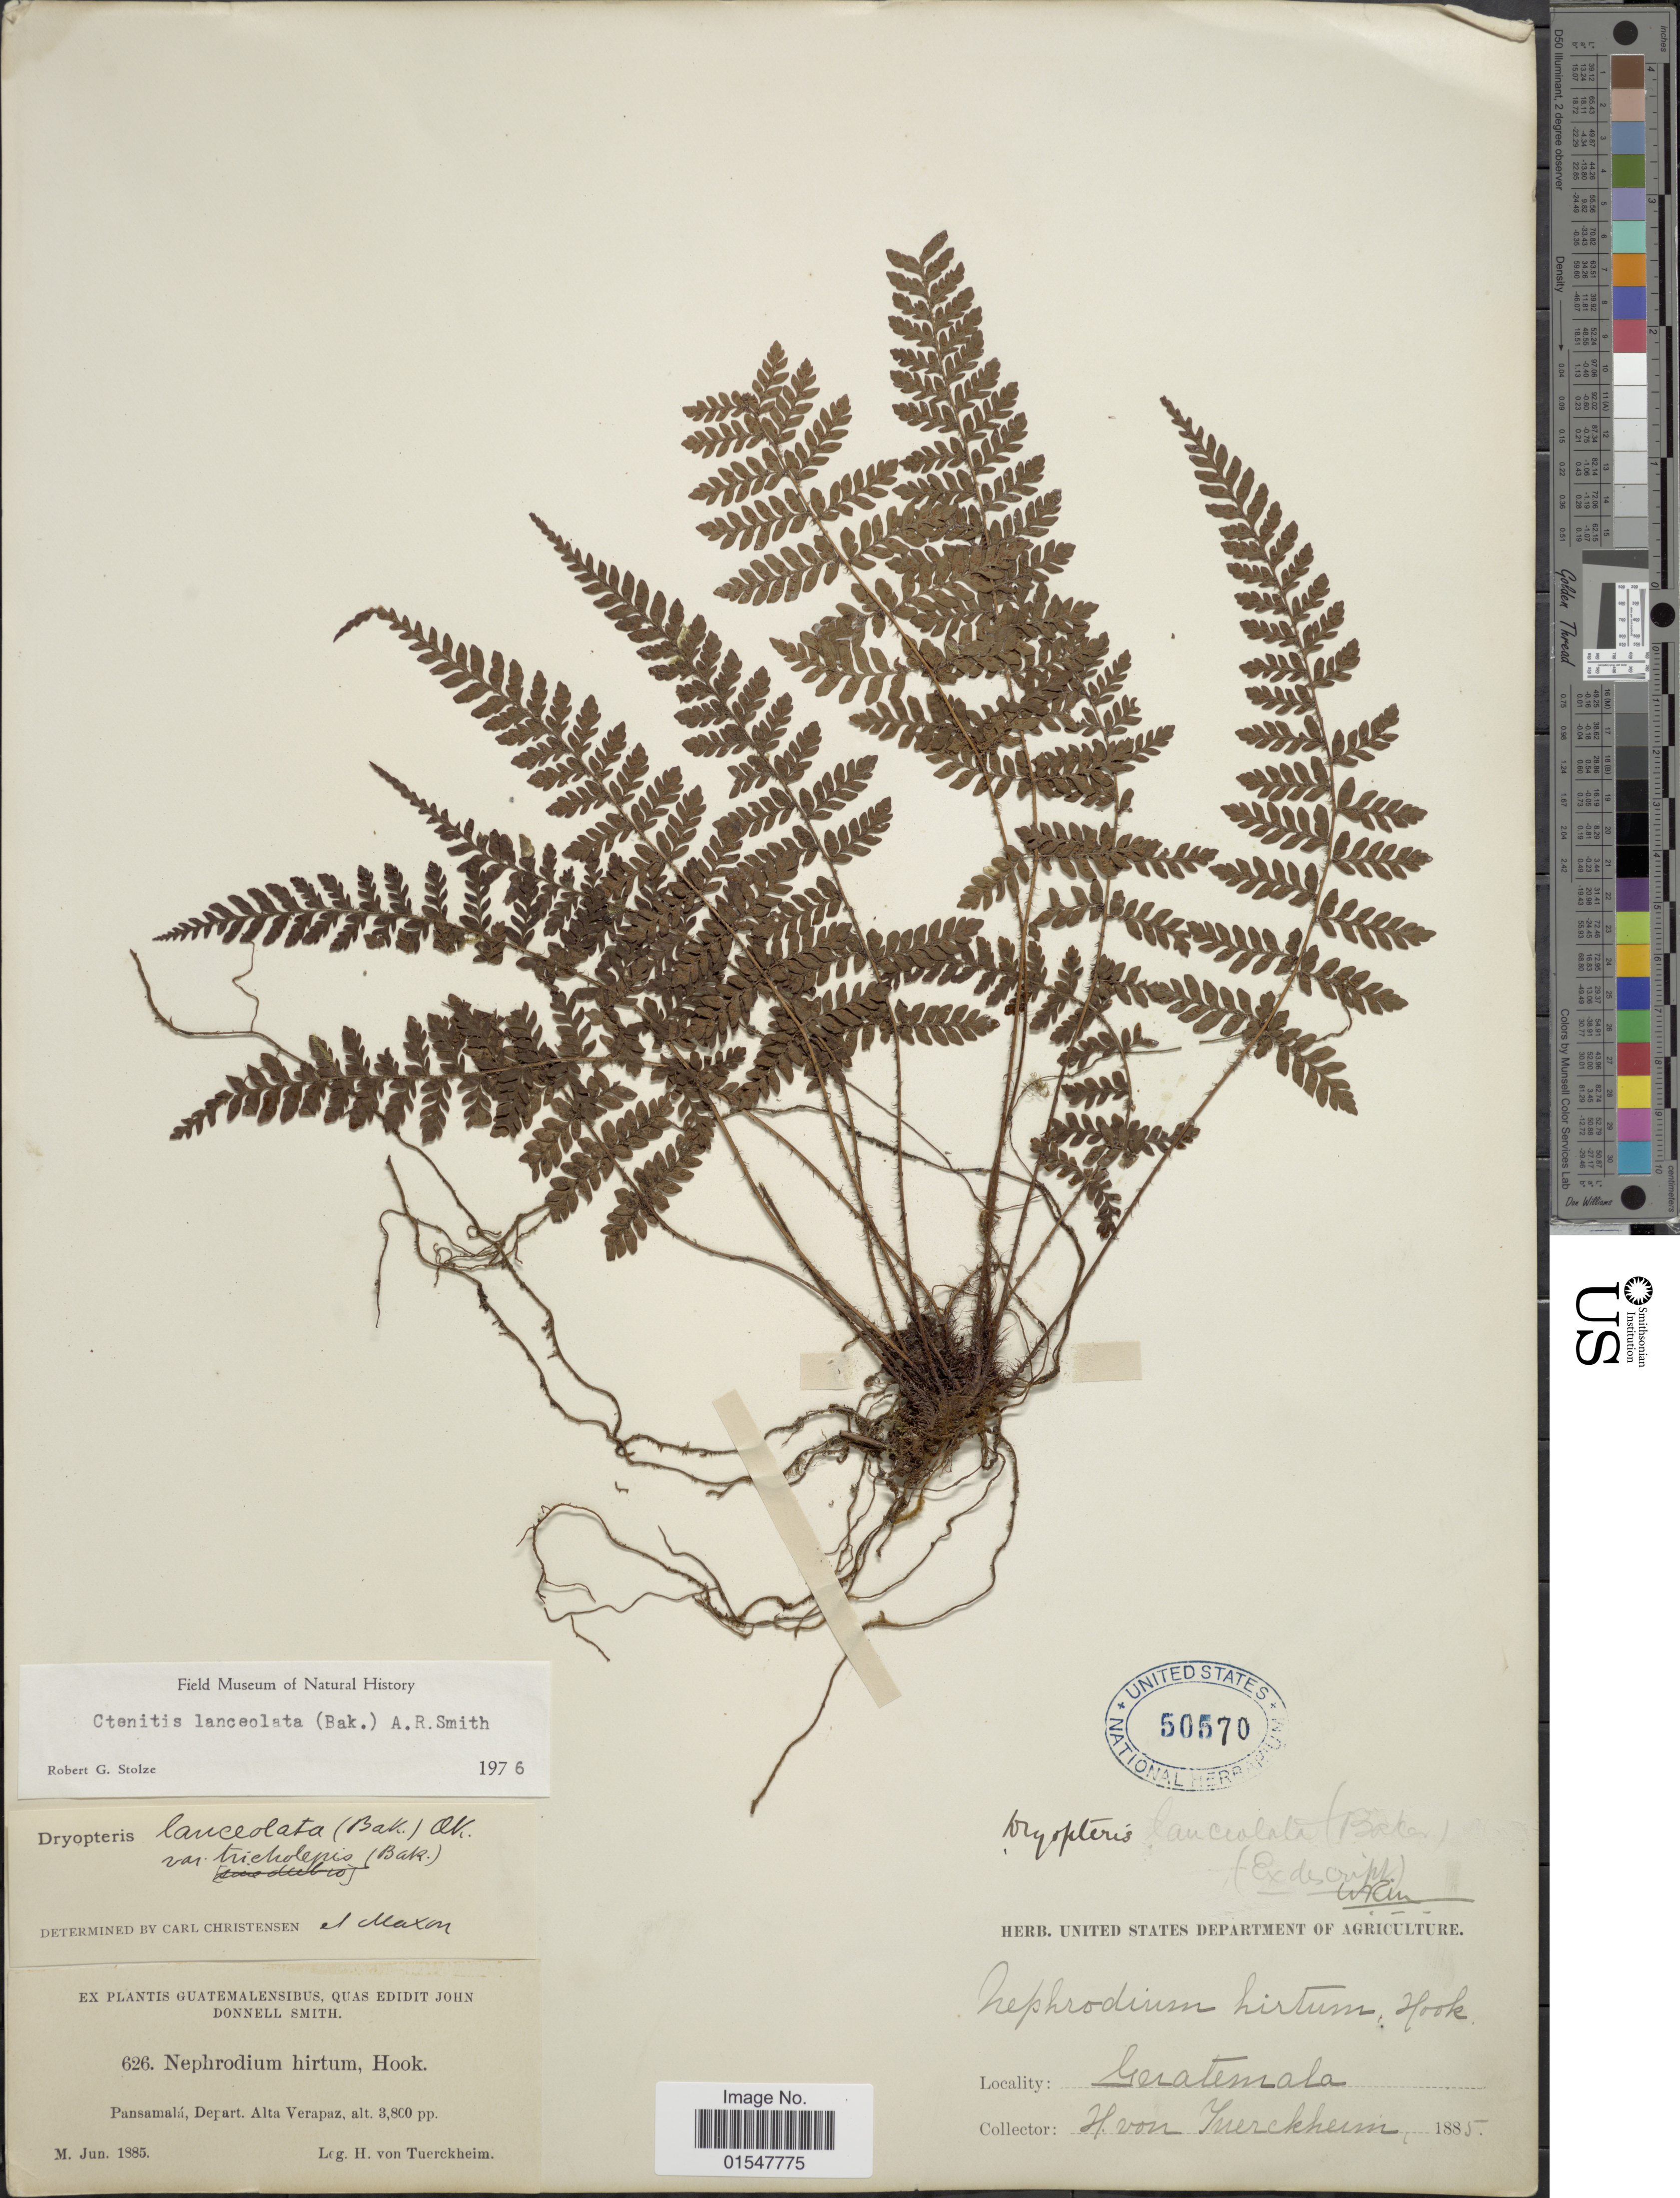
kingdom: Plantae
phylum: Tracheophyta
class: Polypodiopsida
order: Polypodiales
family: Dryopteridaceae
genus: Ctenitis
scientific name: Ctenitis lanceolata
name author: (Baker) A.R. Sm.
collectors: H. von Tuerckheim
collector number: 626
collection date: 1885-06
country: Guatemala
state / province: Alta Verapaz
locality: Pansamalá, Depart, Alta Verapaz, Guatemala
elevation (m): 1158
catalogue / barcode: US 50570